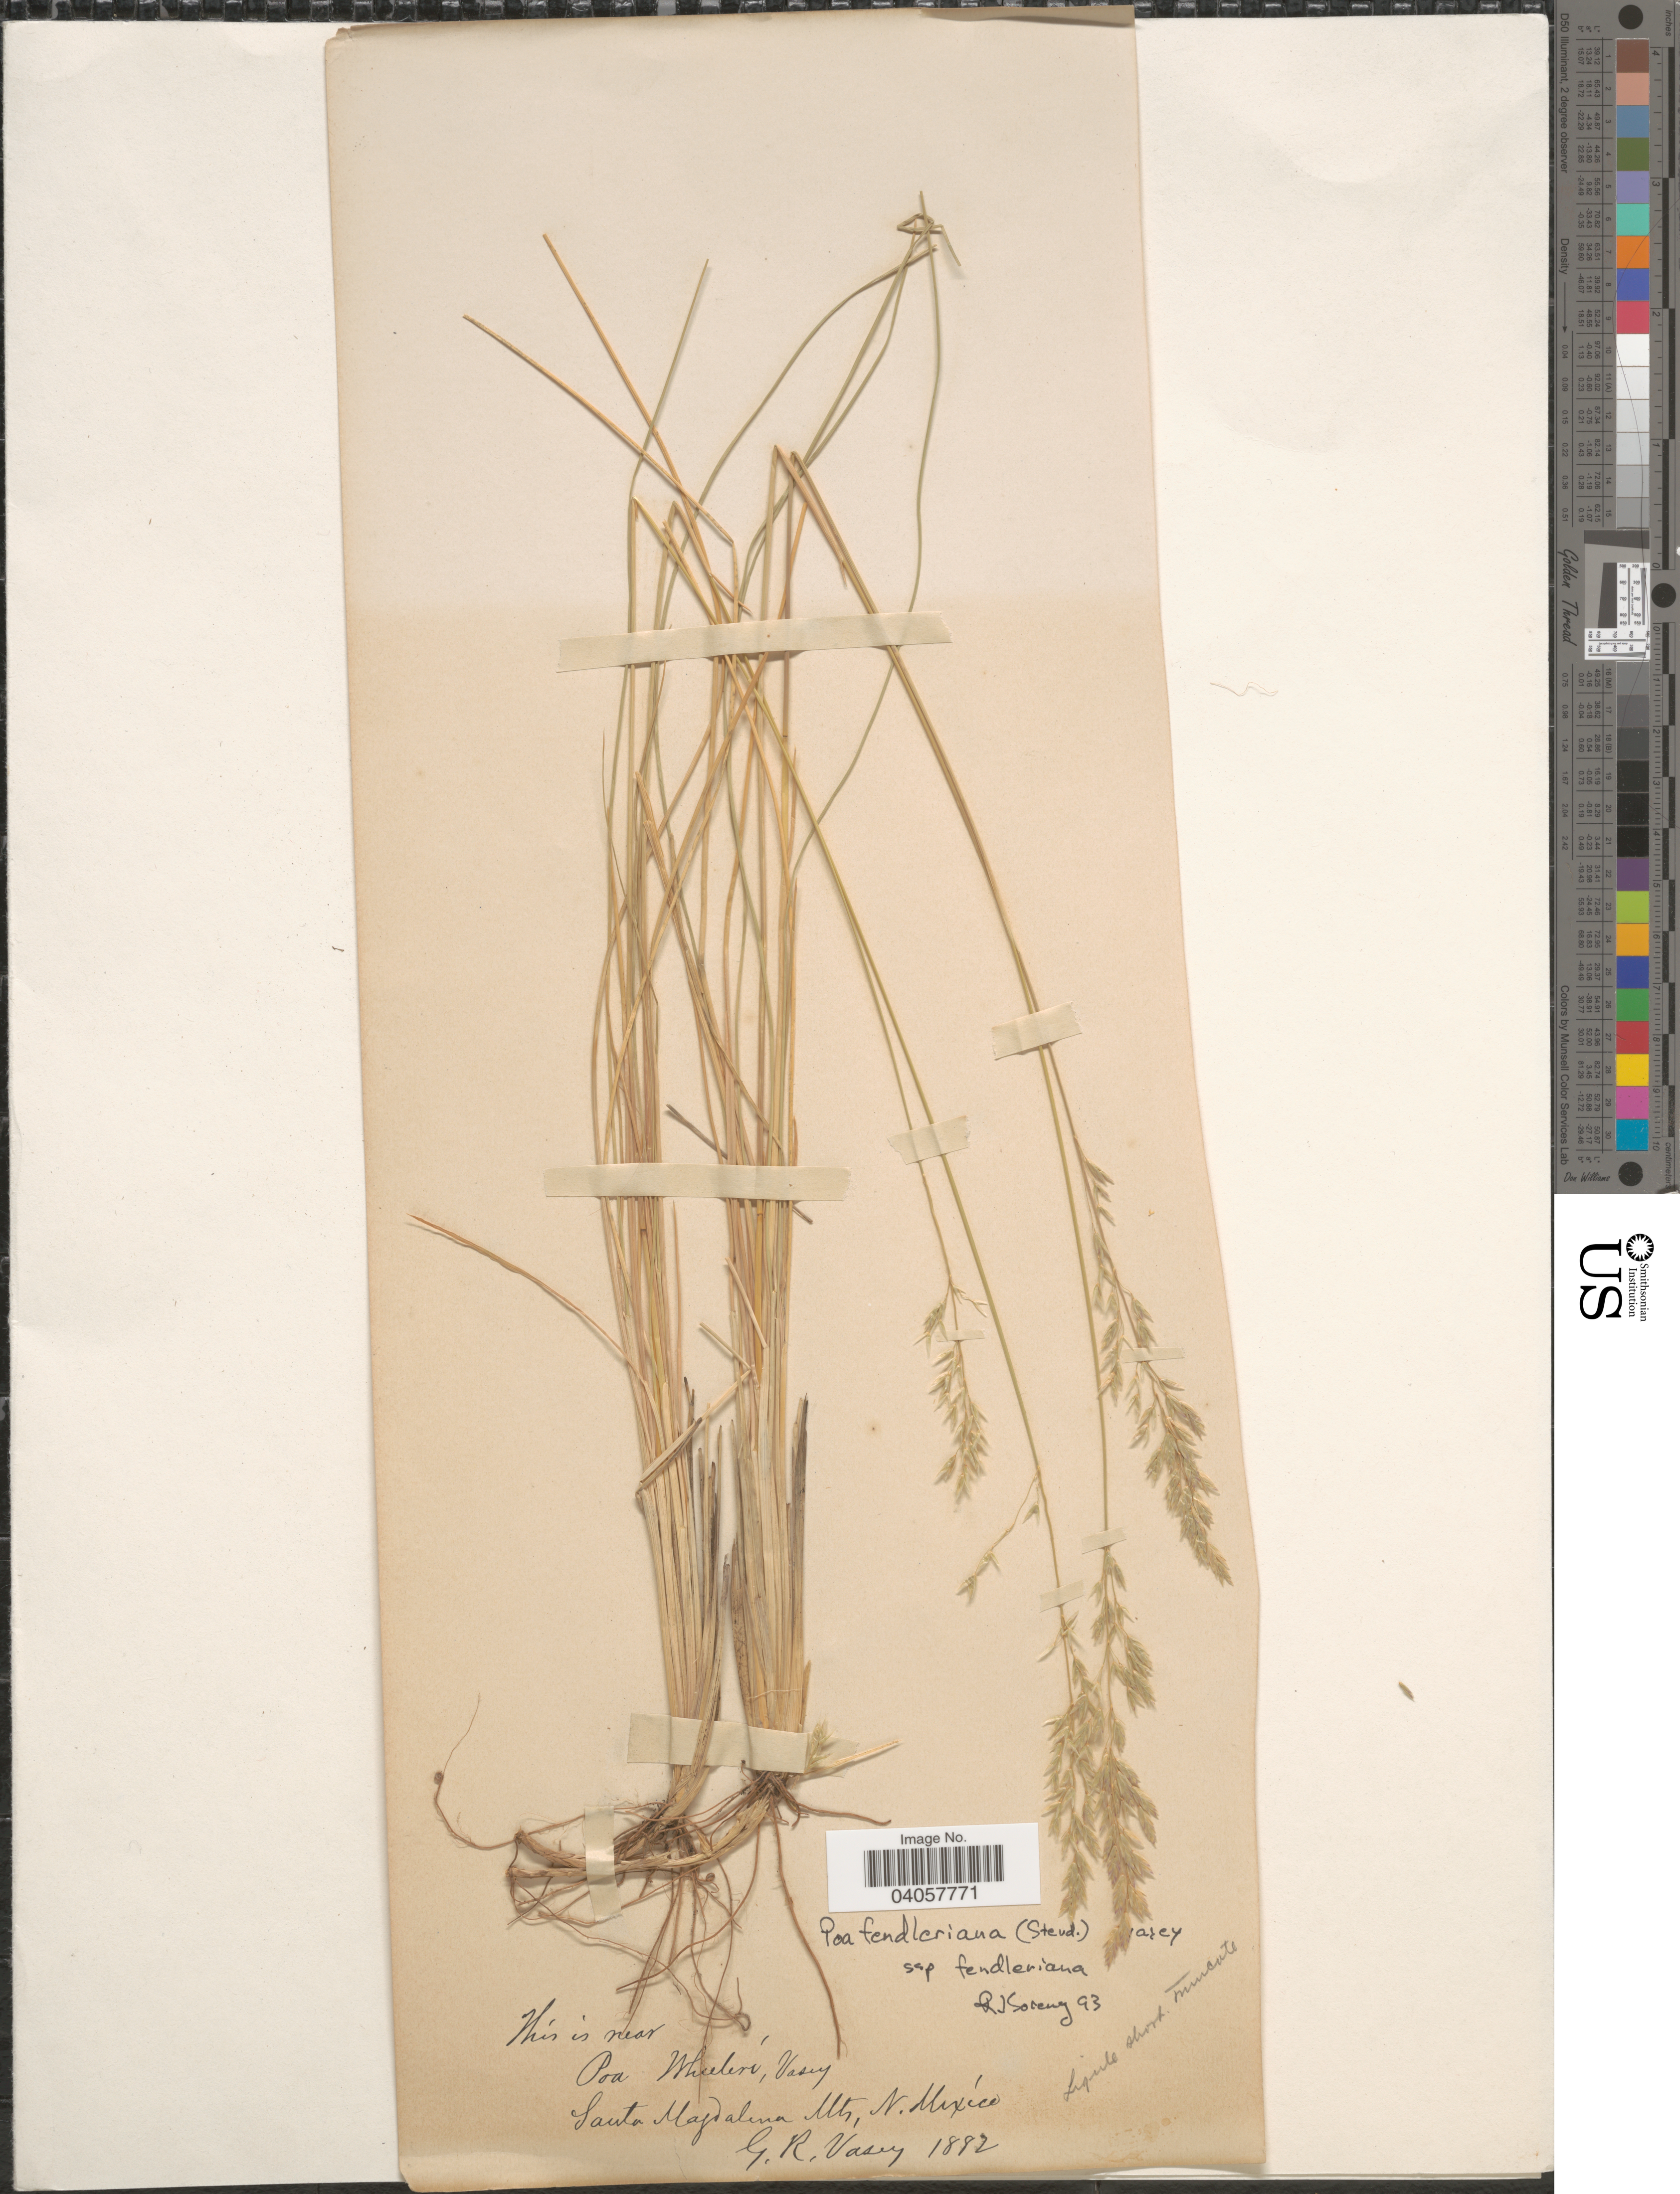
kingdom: Plantae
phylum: Tracheophyta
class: Liliopsida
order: Poales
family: Poaceae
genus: Poa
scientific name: Poa fendleriana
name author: (Steud.) Vasey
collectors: G. R. Vasey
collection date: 1882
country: United States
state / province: New Mexico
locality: Santa Magdalena Mts.